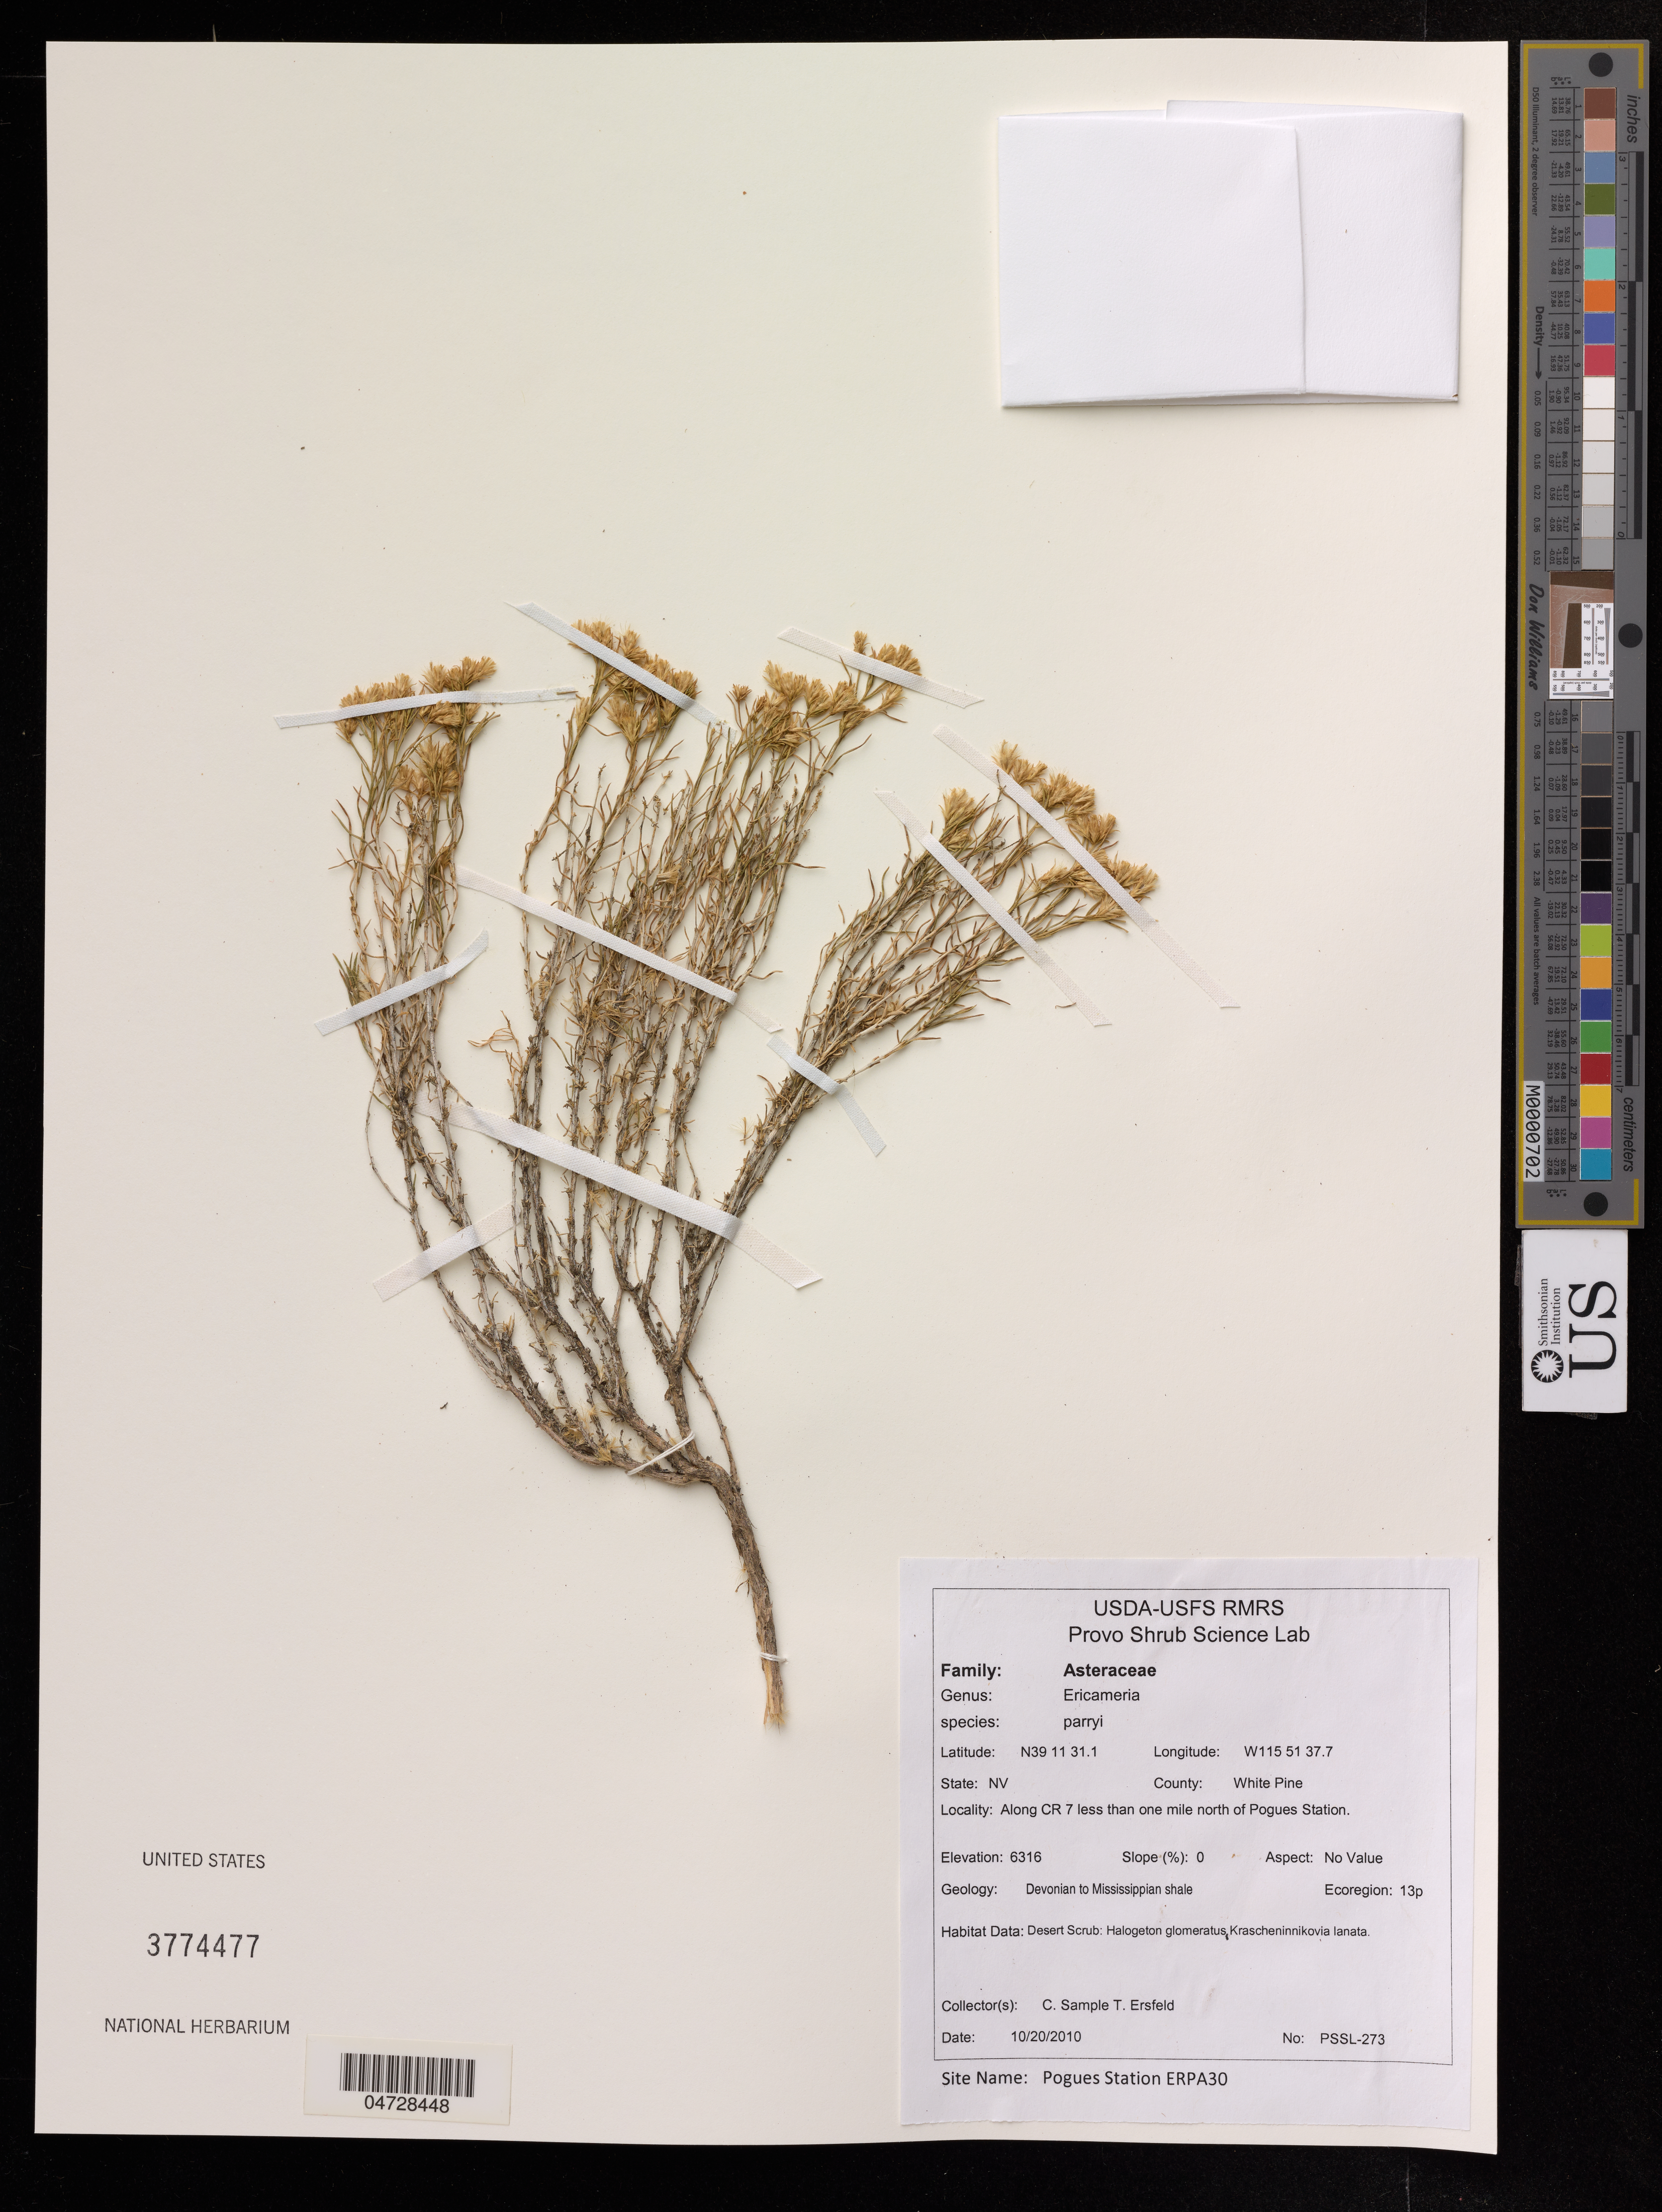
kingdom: Plantae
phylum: Tracheophyta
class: Magnoliopsida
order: Asterales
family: Asteraceae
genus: Ericameria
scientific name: Ericameria parryi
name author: (A. Gray) G.L. Nesom & G.I. Baird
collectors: C. Sample & T. Ersfeld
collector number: PSSL-273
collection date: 2010-10-20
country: United States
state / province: Nevada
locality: County: White Pine. Along C7 less than one mile north of Pogues Station.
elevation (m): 1925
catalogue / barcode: US 3774477